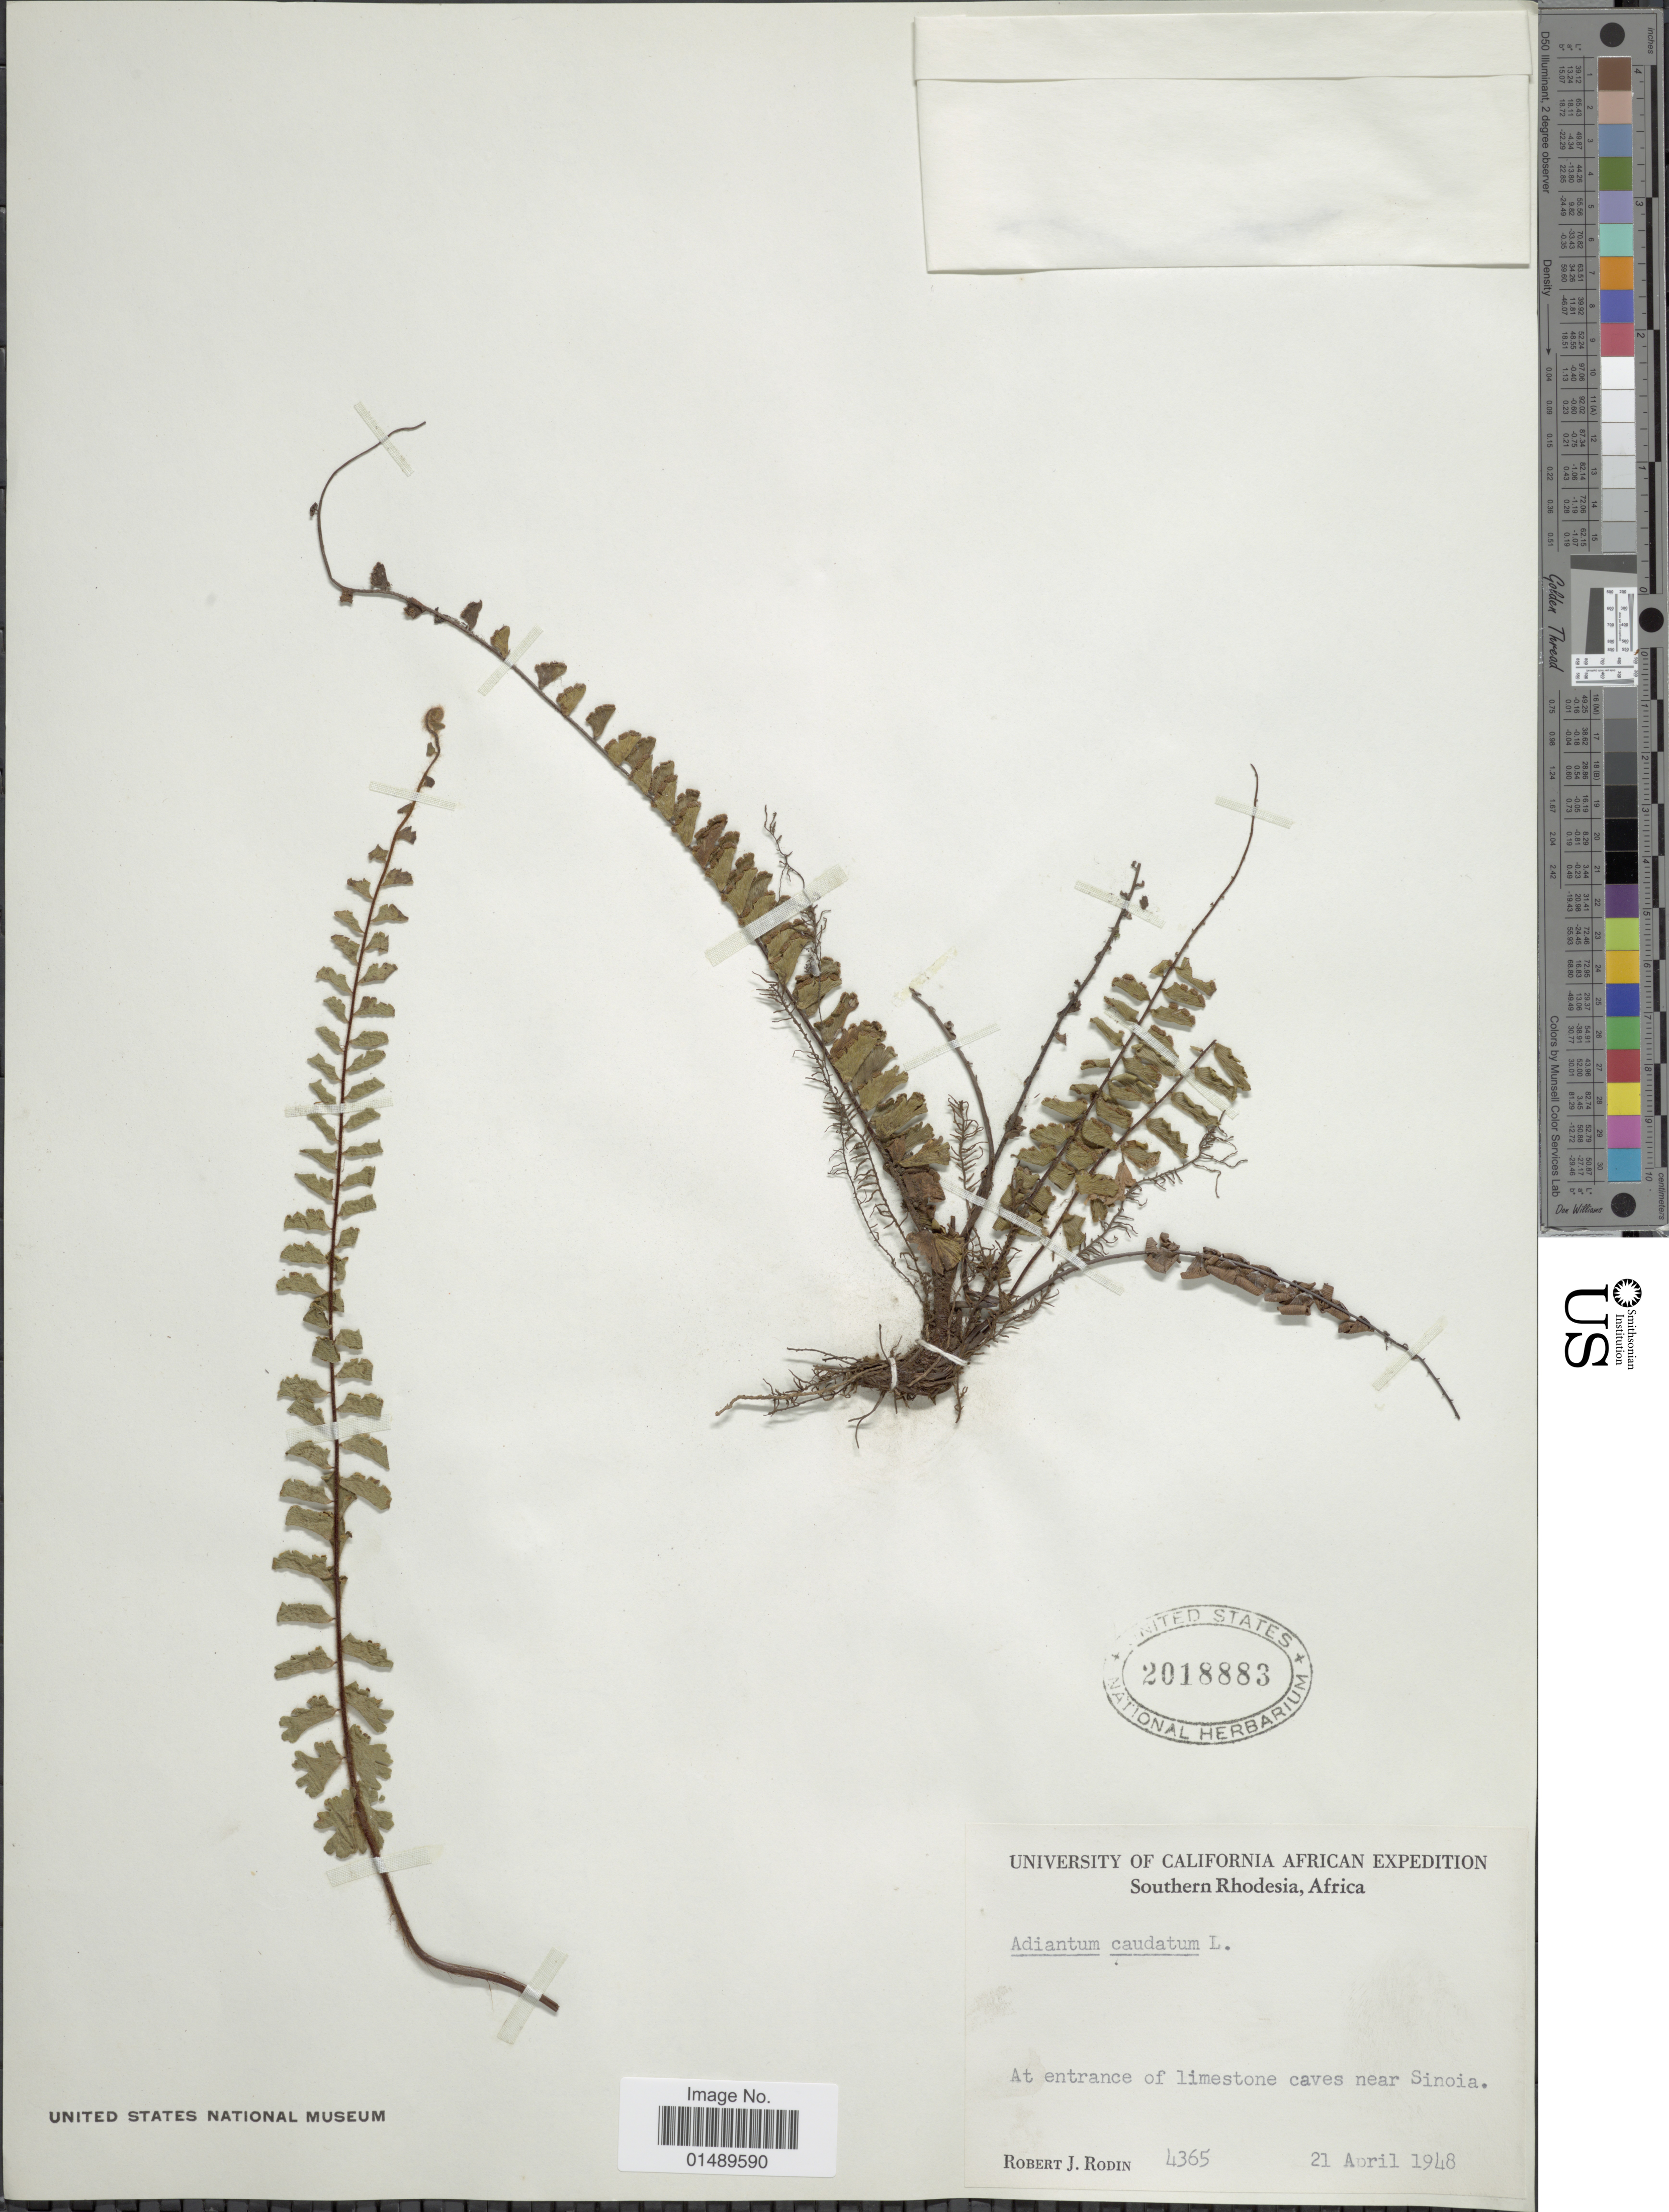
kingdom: Plantae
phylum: Tracheophyta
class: Polypodiopsida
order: Polypodiales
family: Pteridaceae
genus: Adiantum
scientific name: Adiantum caudatum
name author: L.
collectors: R. J. Rodin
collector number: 4365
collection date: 1948-04-21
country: Zimbabwe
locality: Southern Rhodesia, Africa, At entrance of limestone caves near Sinoia.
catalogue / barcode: US 2018883